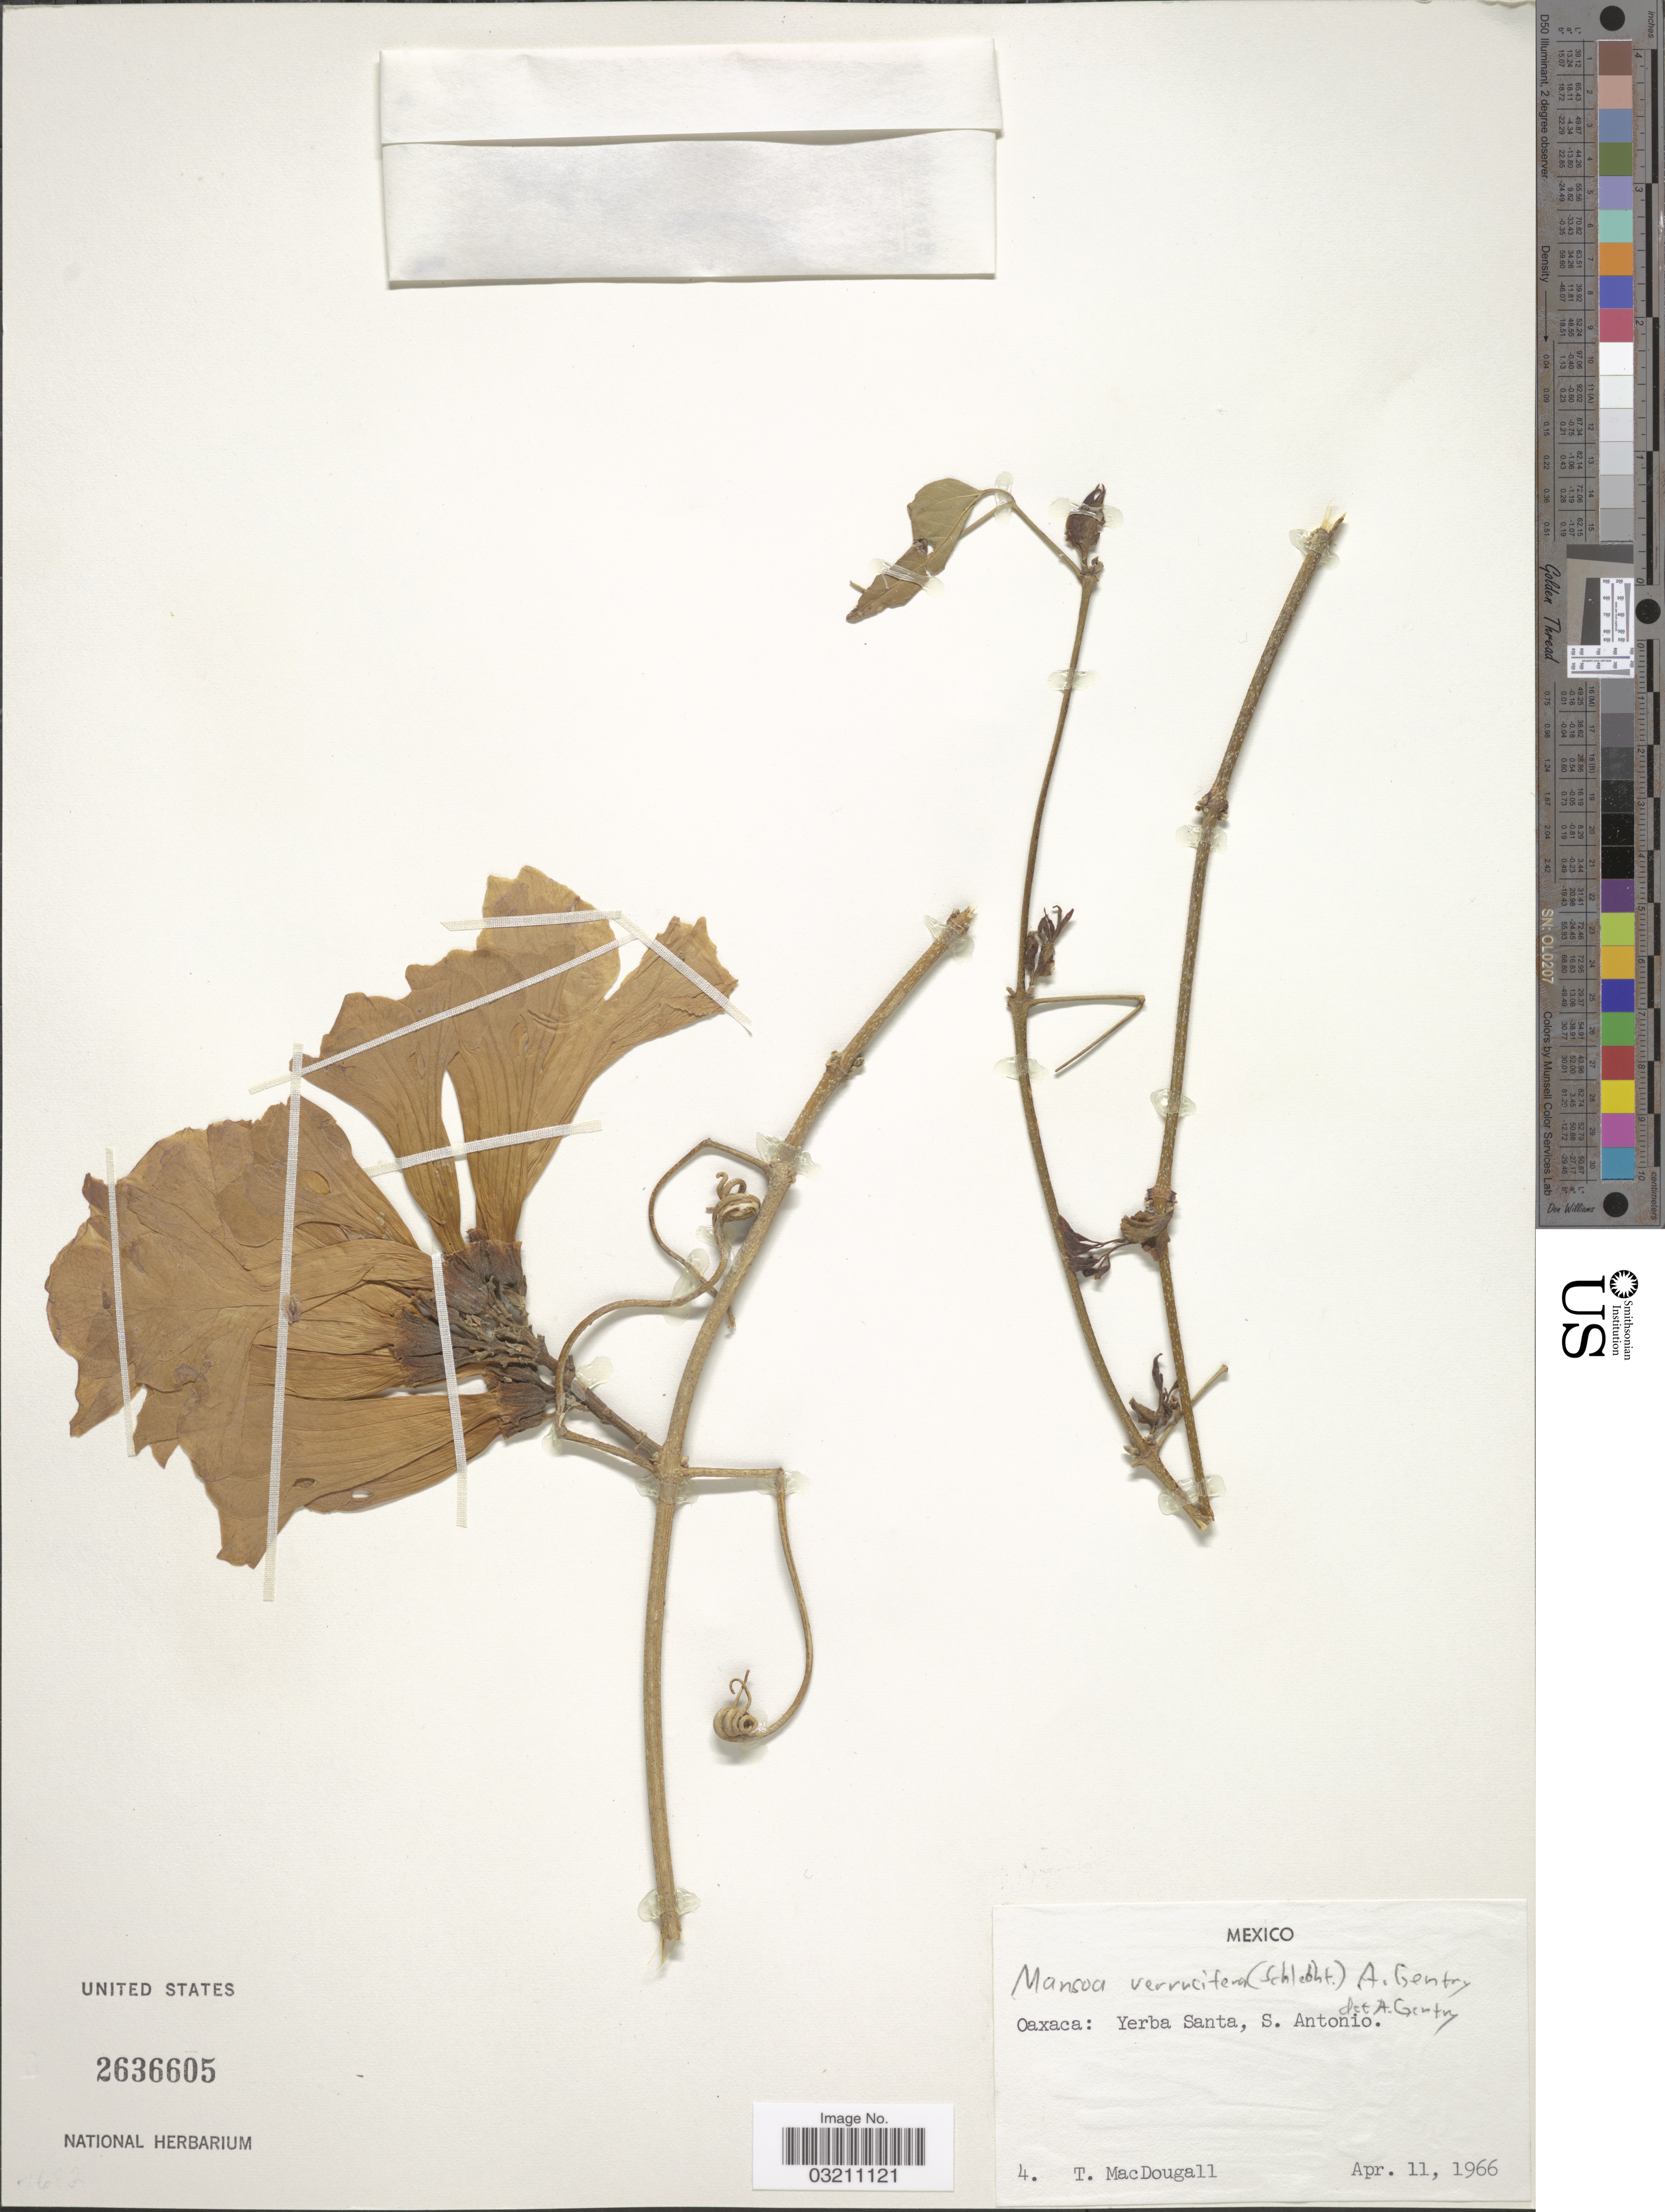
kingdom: Plantae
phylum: Tracheophyta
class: Magnoliopsida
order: Lamiales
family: Bignoniaceae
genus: Mansoa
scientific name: Mansoa verrucifera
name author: (Schltdl.) A.H. Gentry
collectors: T. B. MacDougall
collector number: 4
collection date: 1966-04-11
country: Mexico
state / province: Oaxaca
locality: Yerba Santa, S. Antonio.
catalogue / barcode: US 2636605